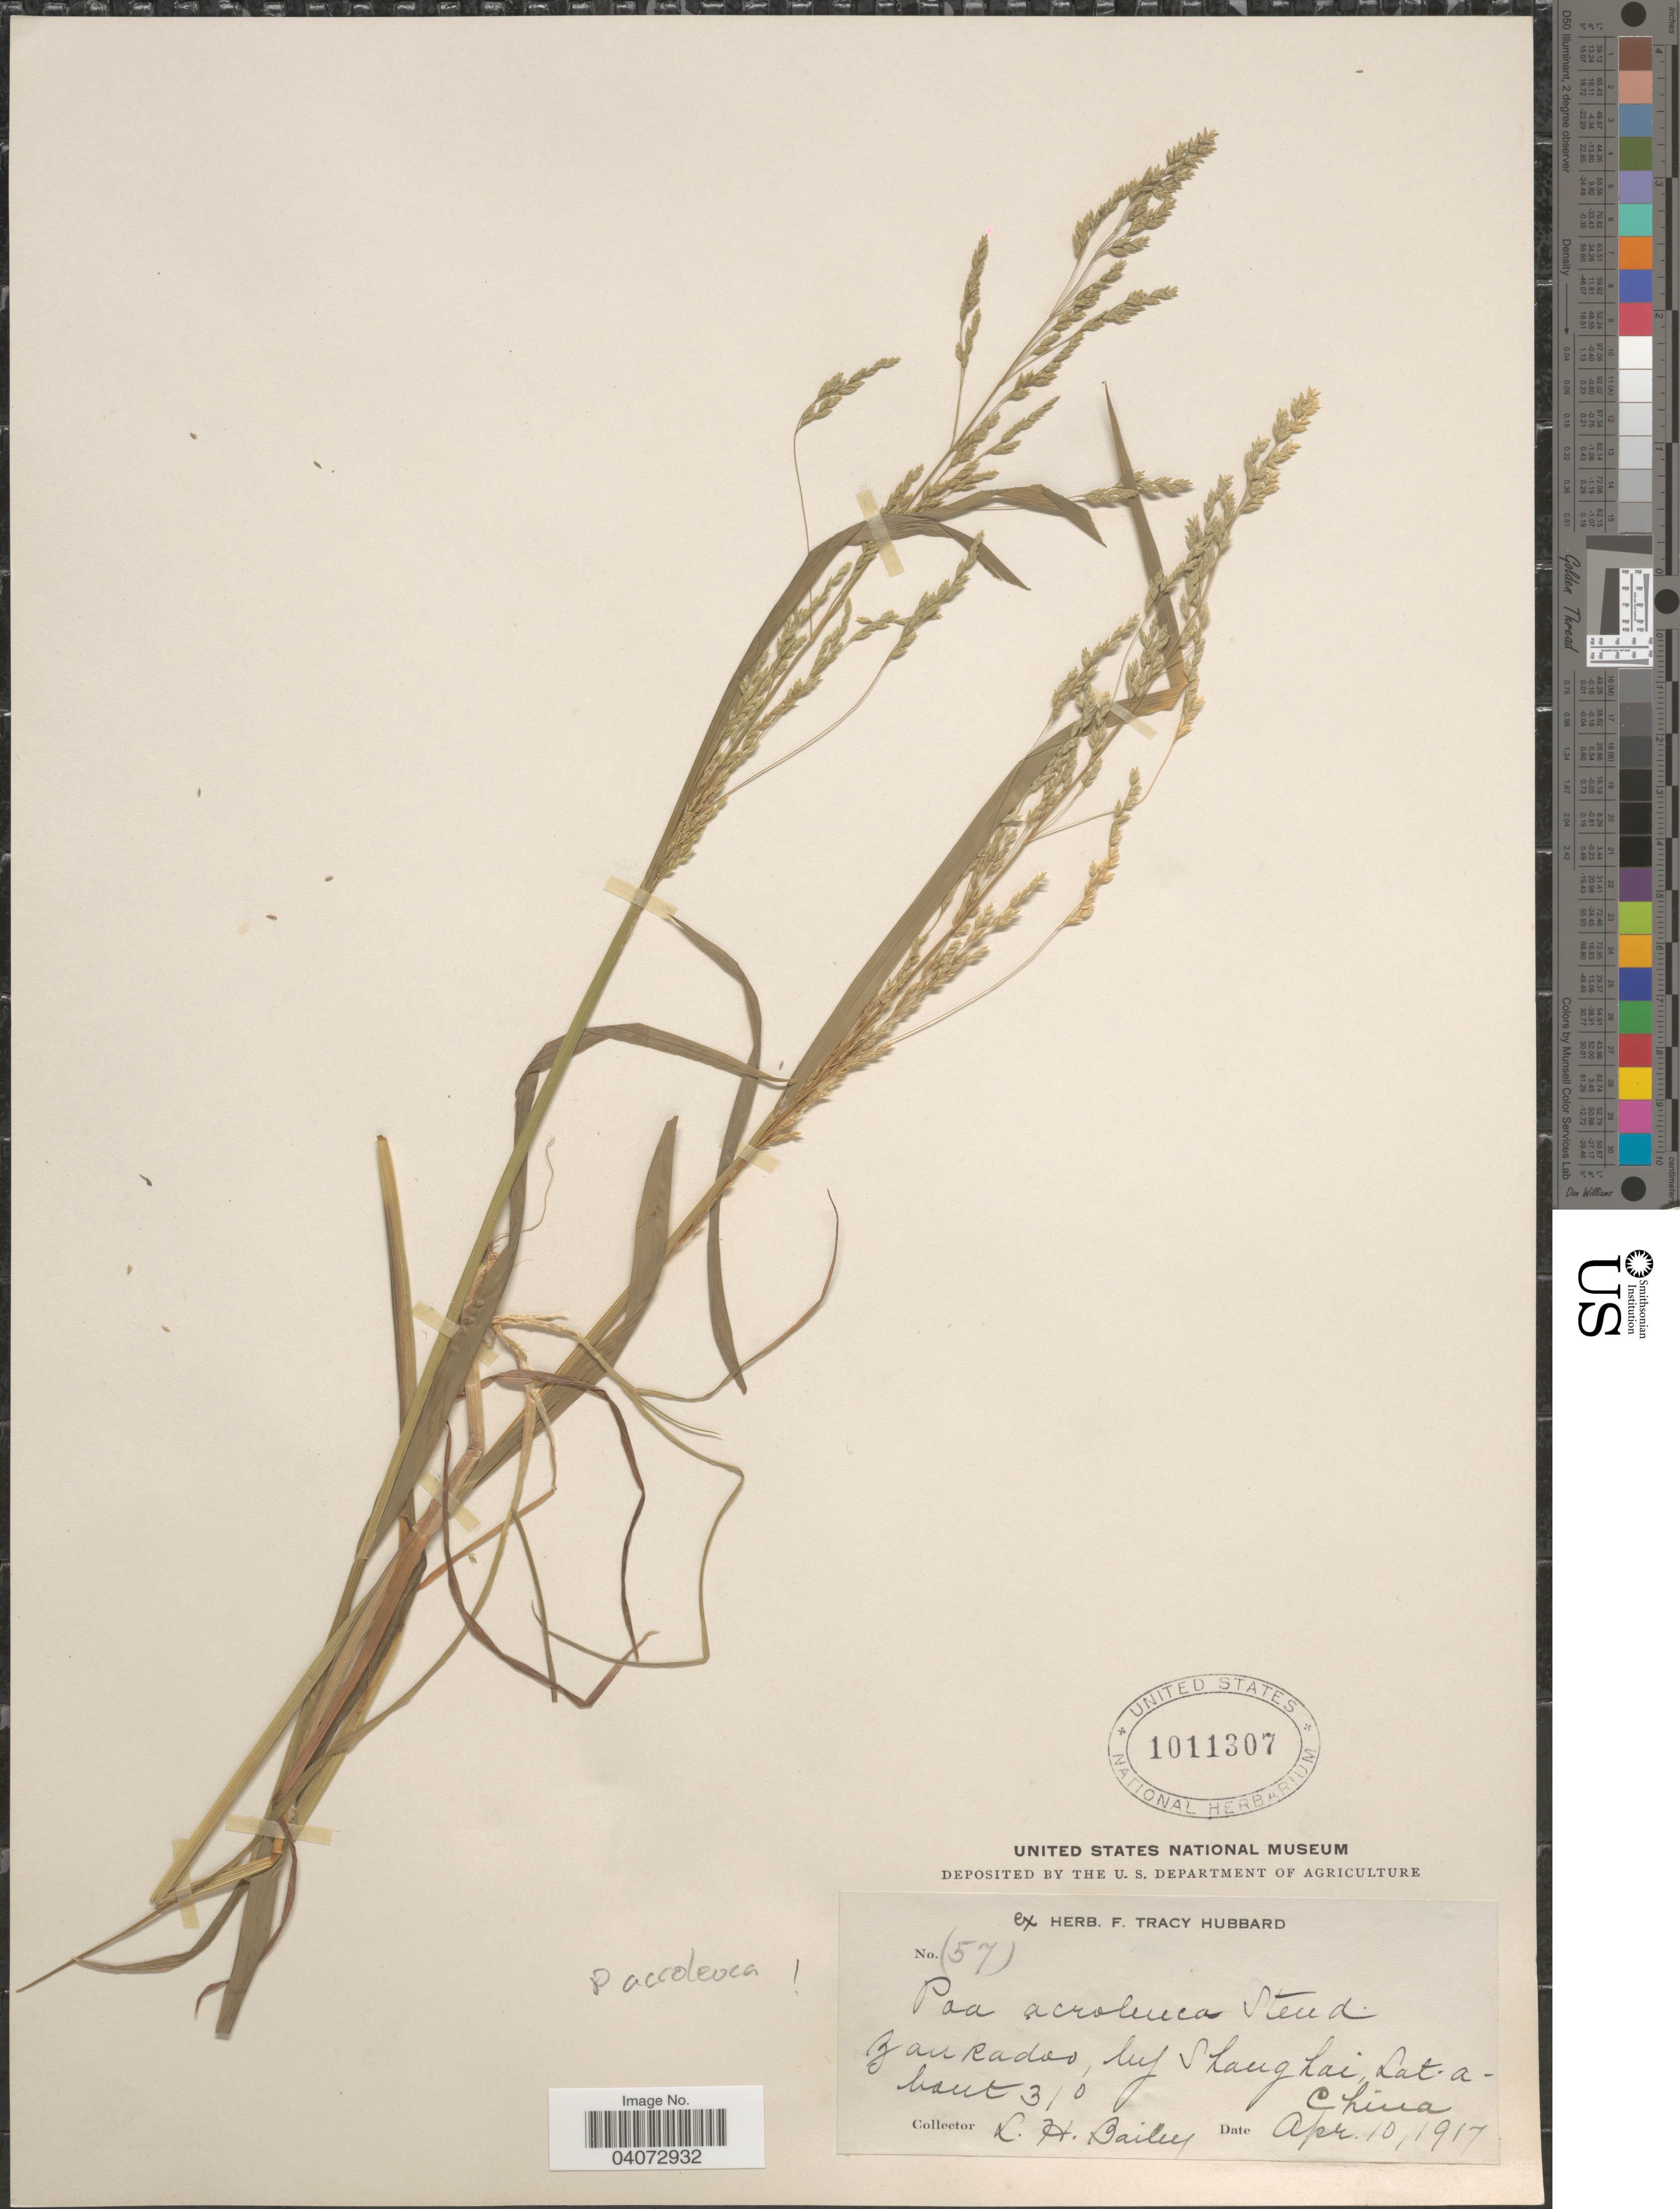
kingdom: Plantae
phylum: Tracheophyta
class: Liliopsida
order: Poales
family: Poaceae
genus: Poa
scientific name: Poa acroleuca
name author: Steud.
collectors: L. H. Bailey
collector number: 57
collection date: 1917-04-10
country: China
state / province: Shanghai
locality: Zan Radoo, Shanghai.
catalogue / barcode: US 1011307